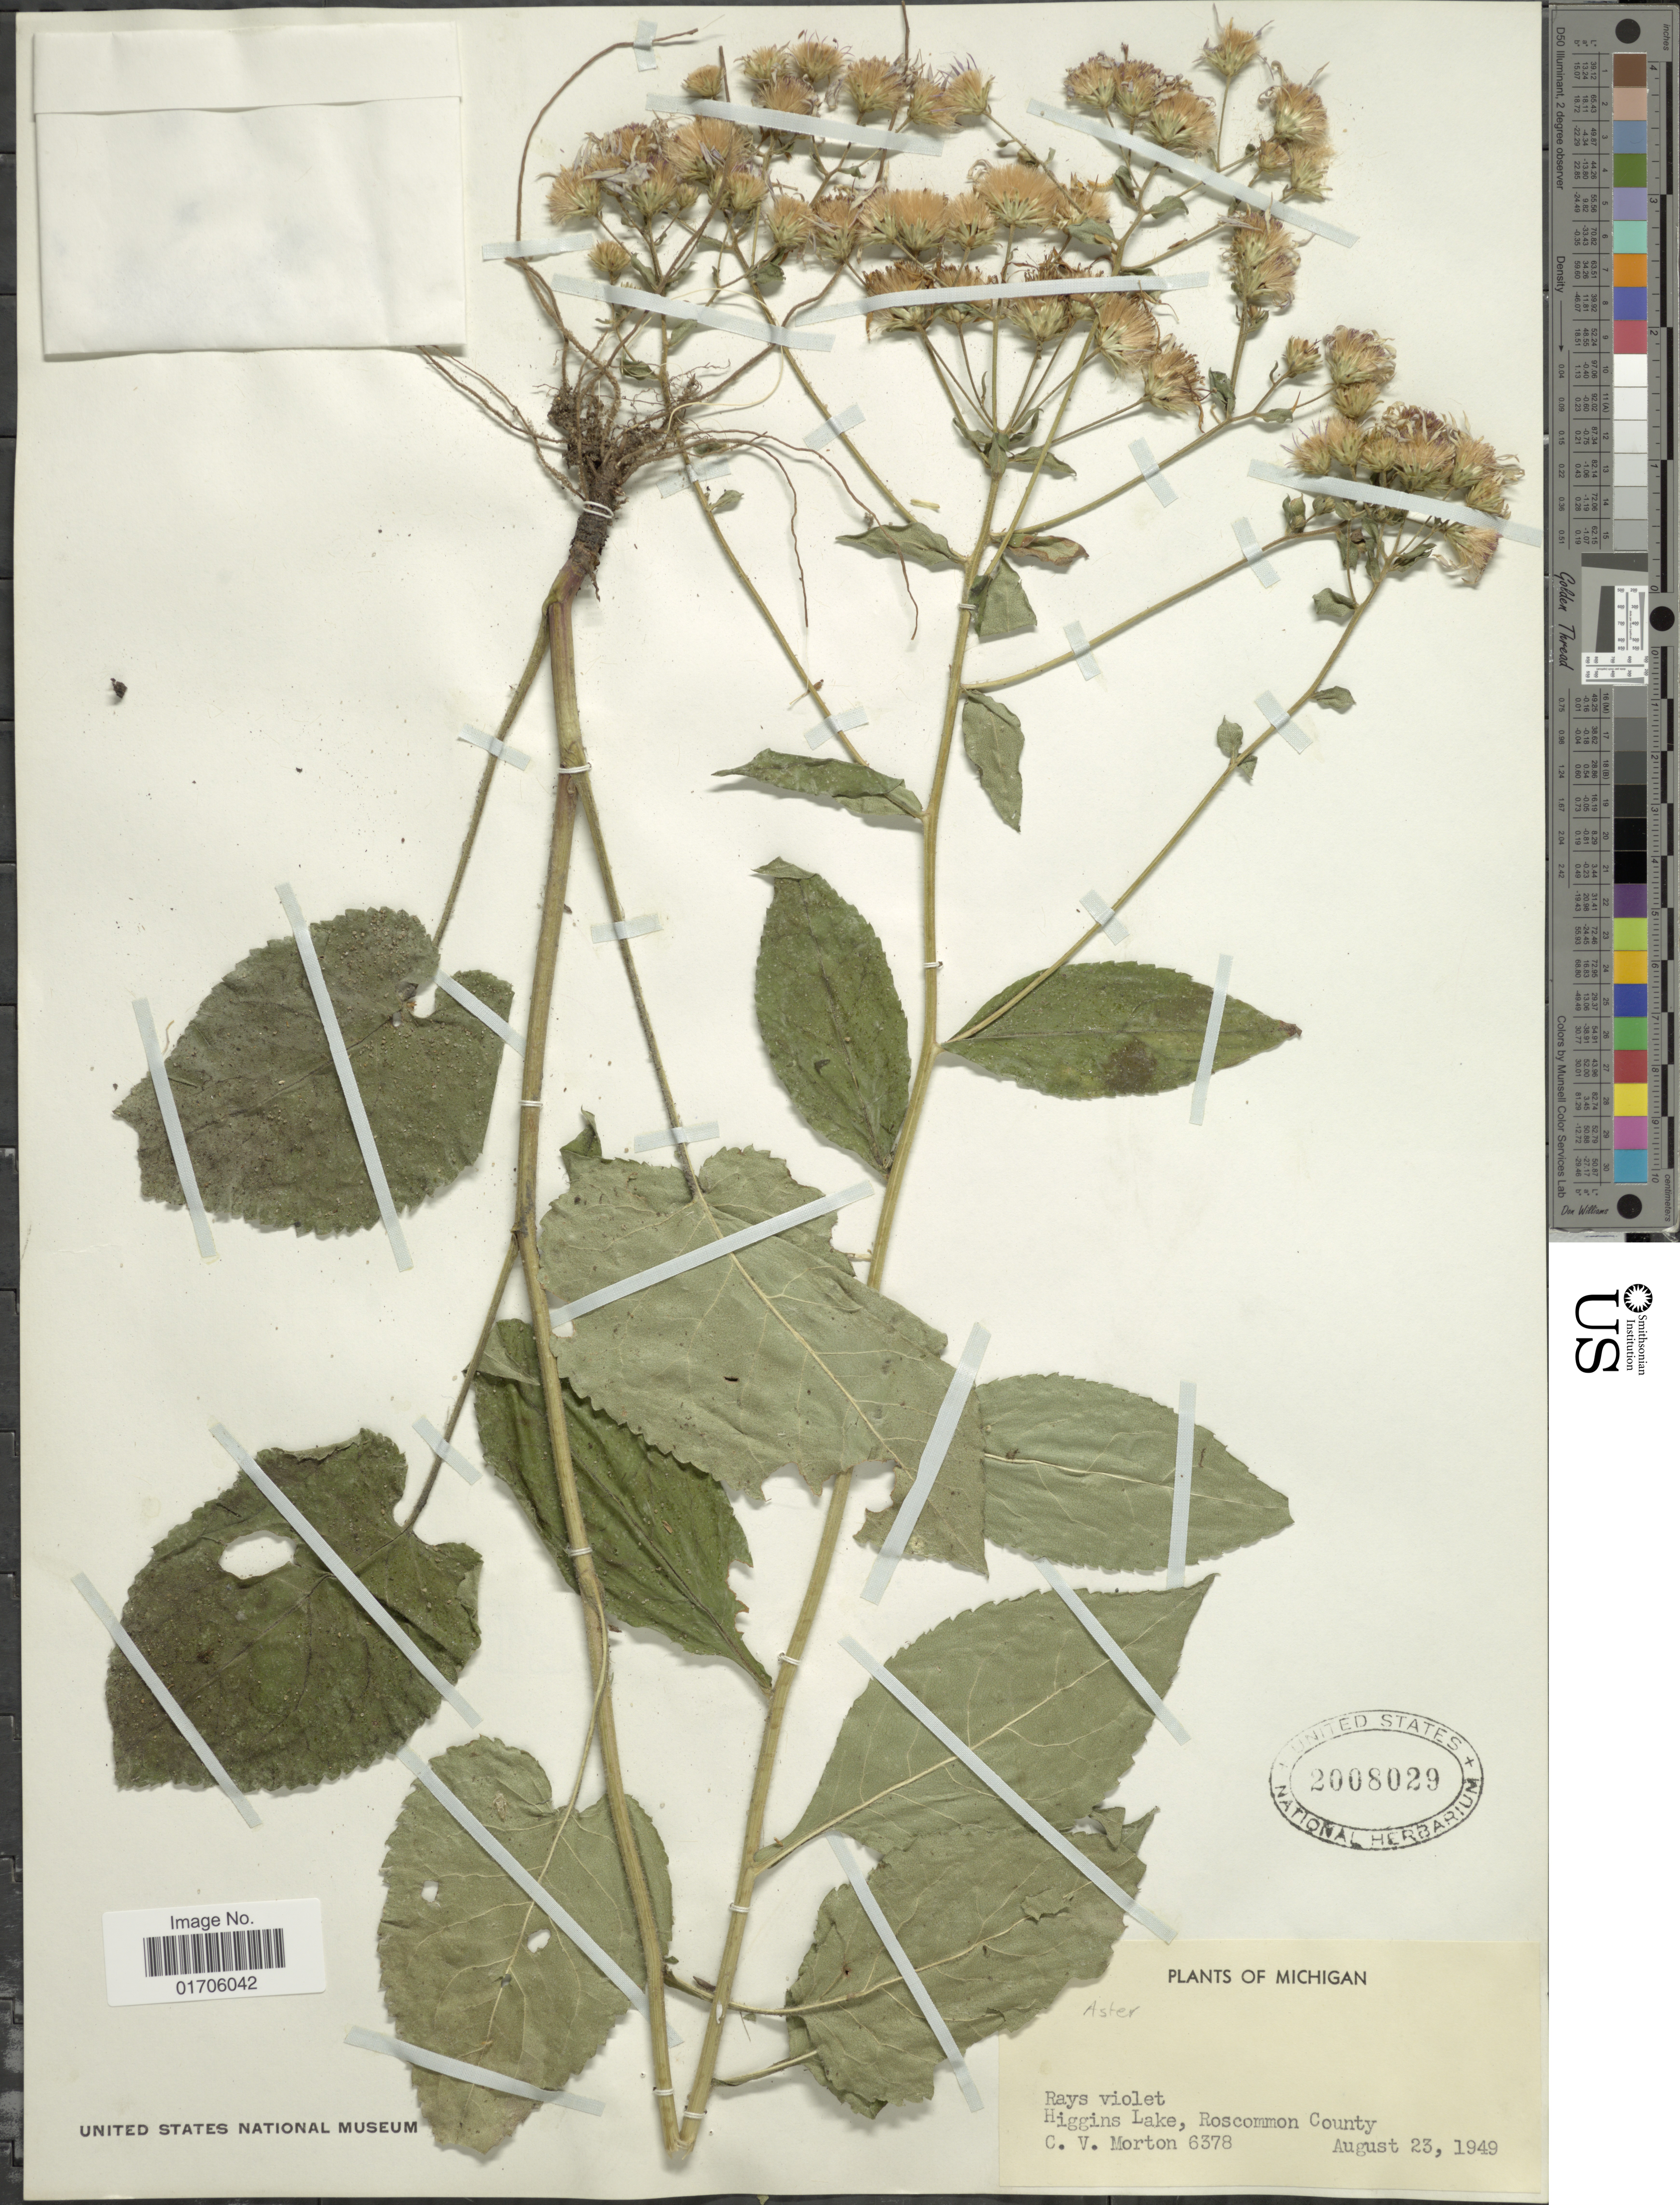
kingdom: Plantae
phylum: Tracheophyta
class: Magnoliopsida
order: Asterales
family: Asteraceae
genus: Eurybia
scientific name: Eurybia sp.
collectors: C. V. Morton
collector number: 6378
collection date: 1949-08-23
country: United States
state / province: Michigan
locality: Michigan. Higgins Lake, Roscommon County.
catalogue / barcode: US 2008029